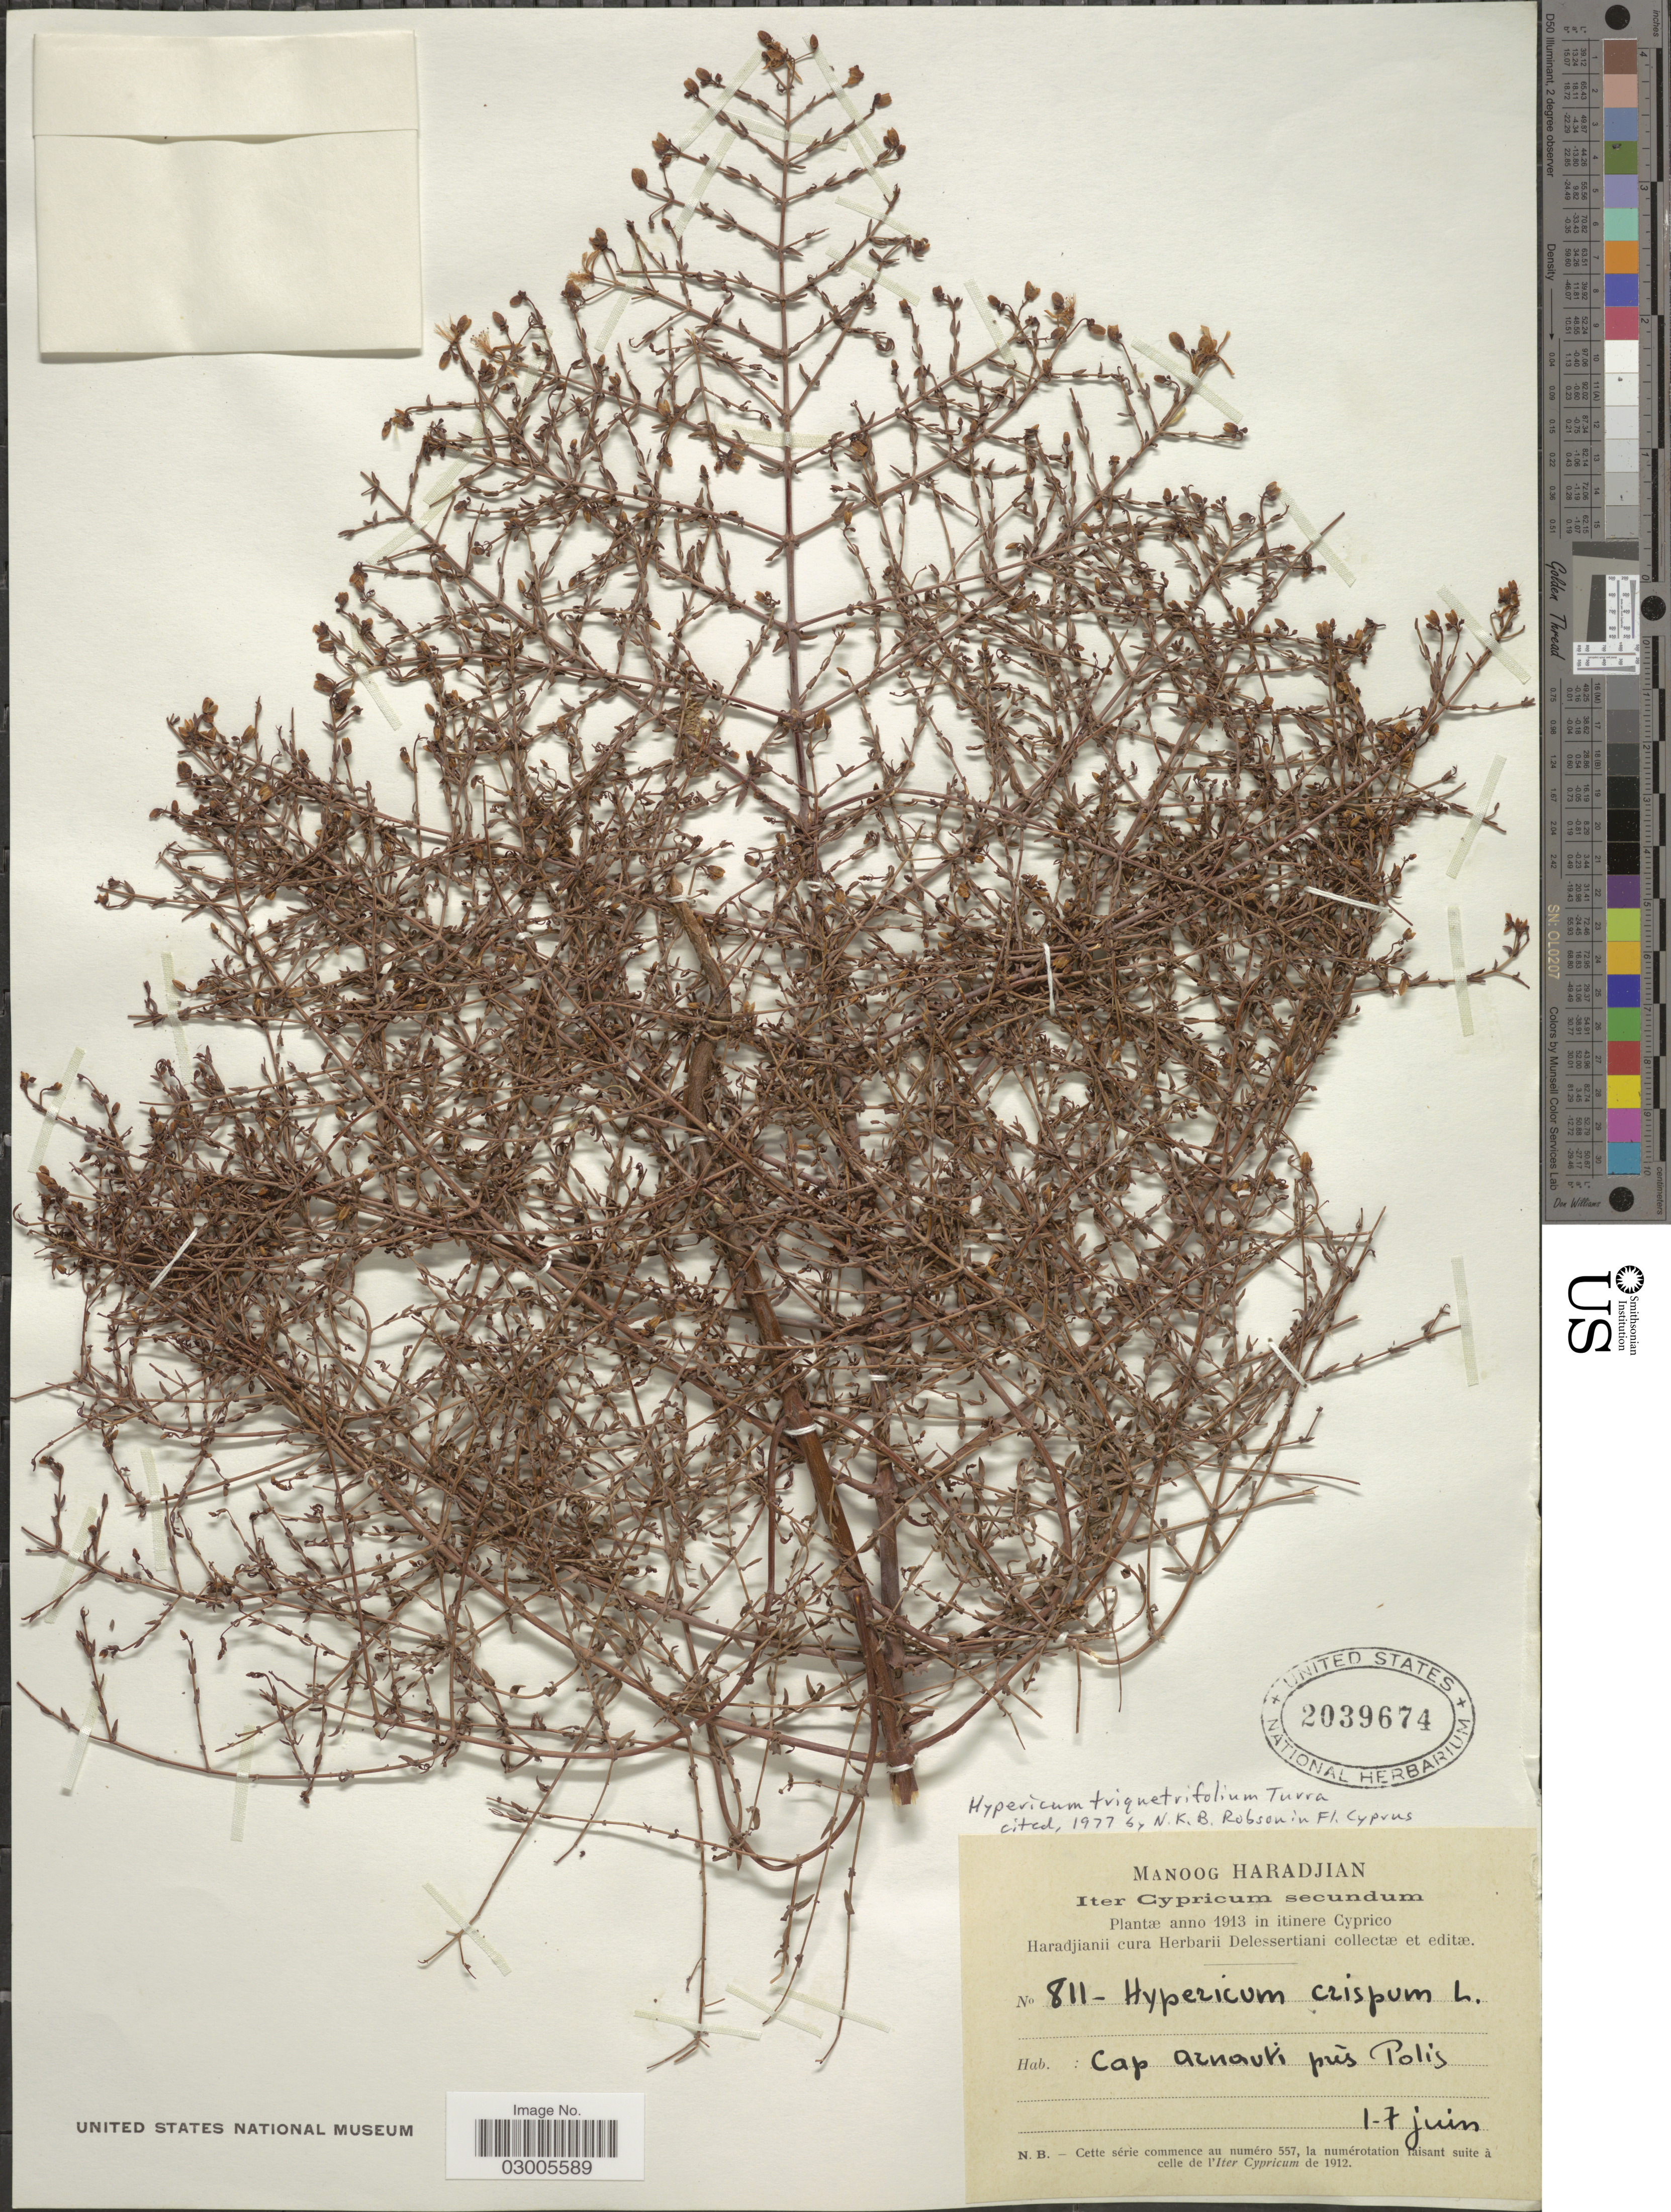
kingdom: Plantae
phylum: Tracheophyta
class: Magnoliopsida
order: Malpighiales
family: Hypericaceae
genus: Hypericum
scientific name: Hypericum triquetrifolium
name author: Turra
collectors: M. Haradjian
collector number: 811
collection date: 1913-06-01/1913-06-07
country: Cyprus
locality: In itinere Cyprico. Cap Arnauti près Polis.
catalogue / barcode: US 2039674